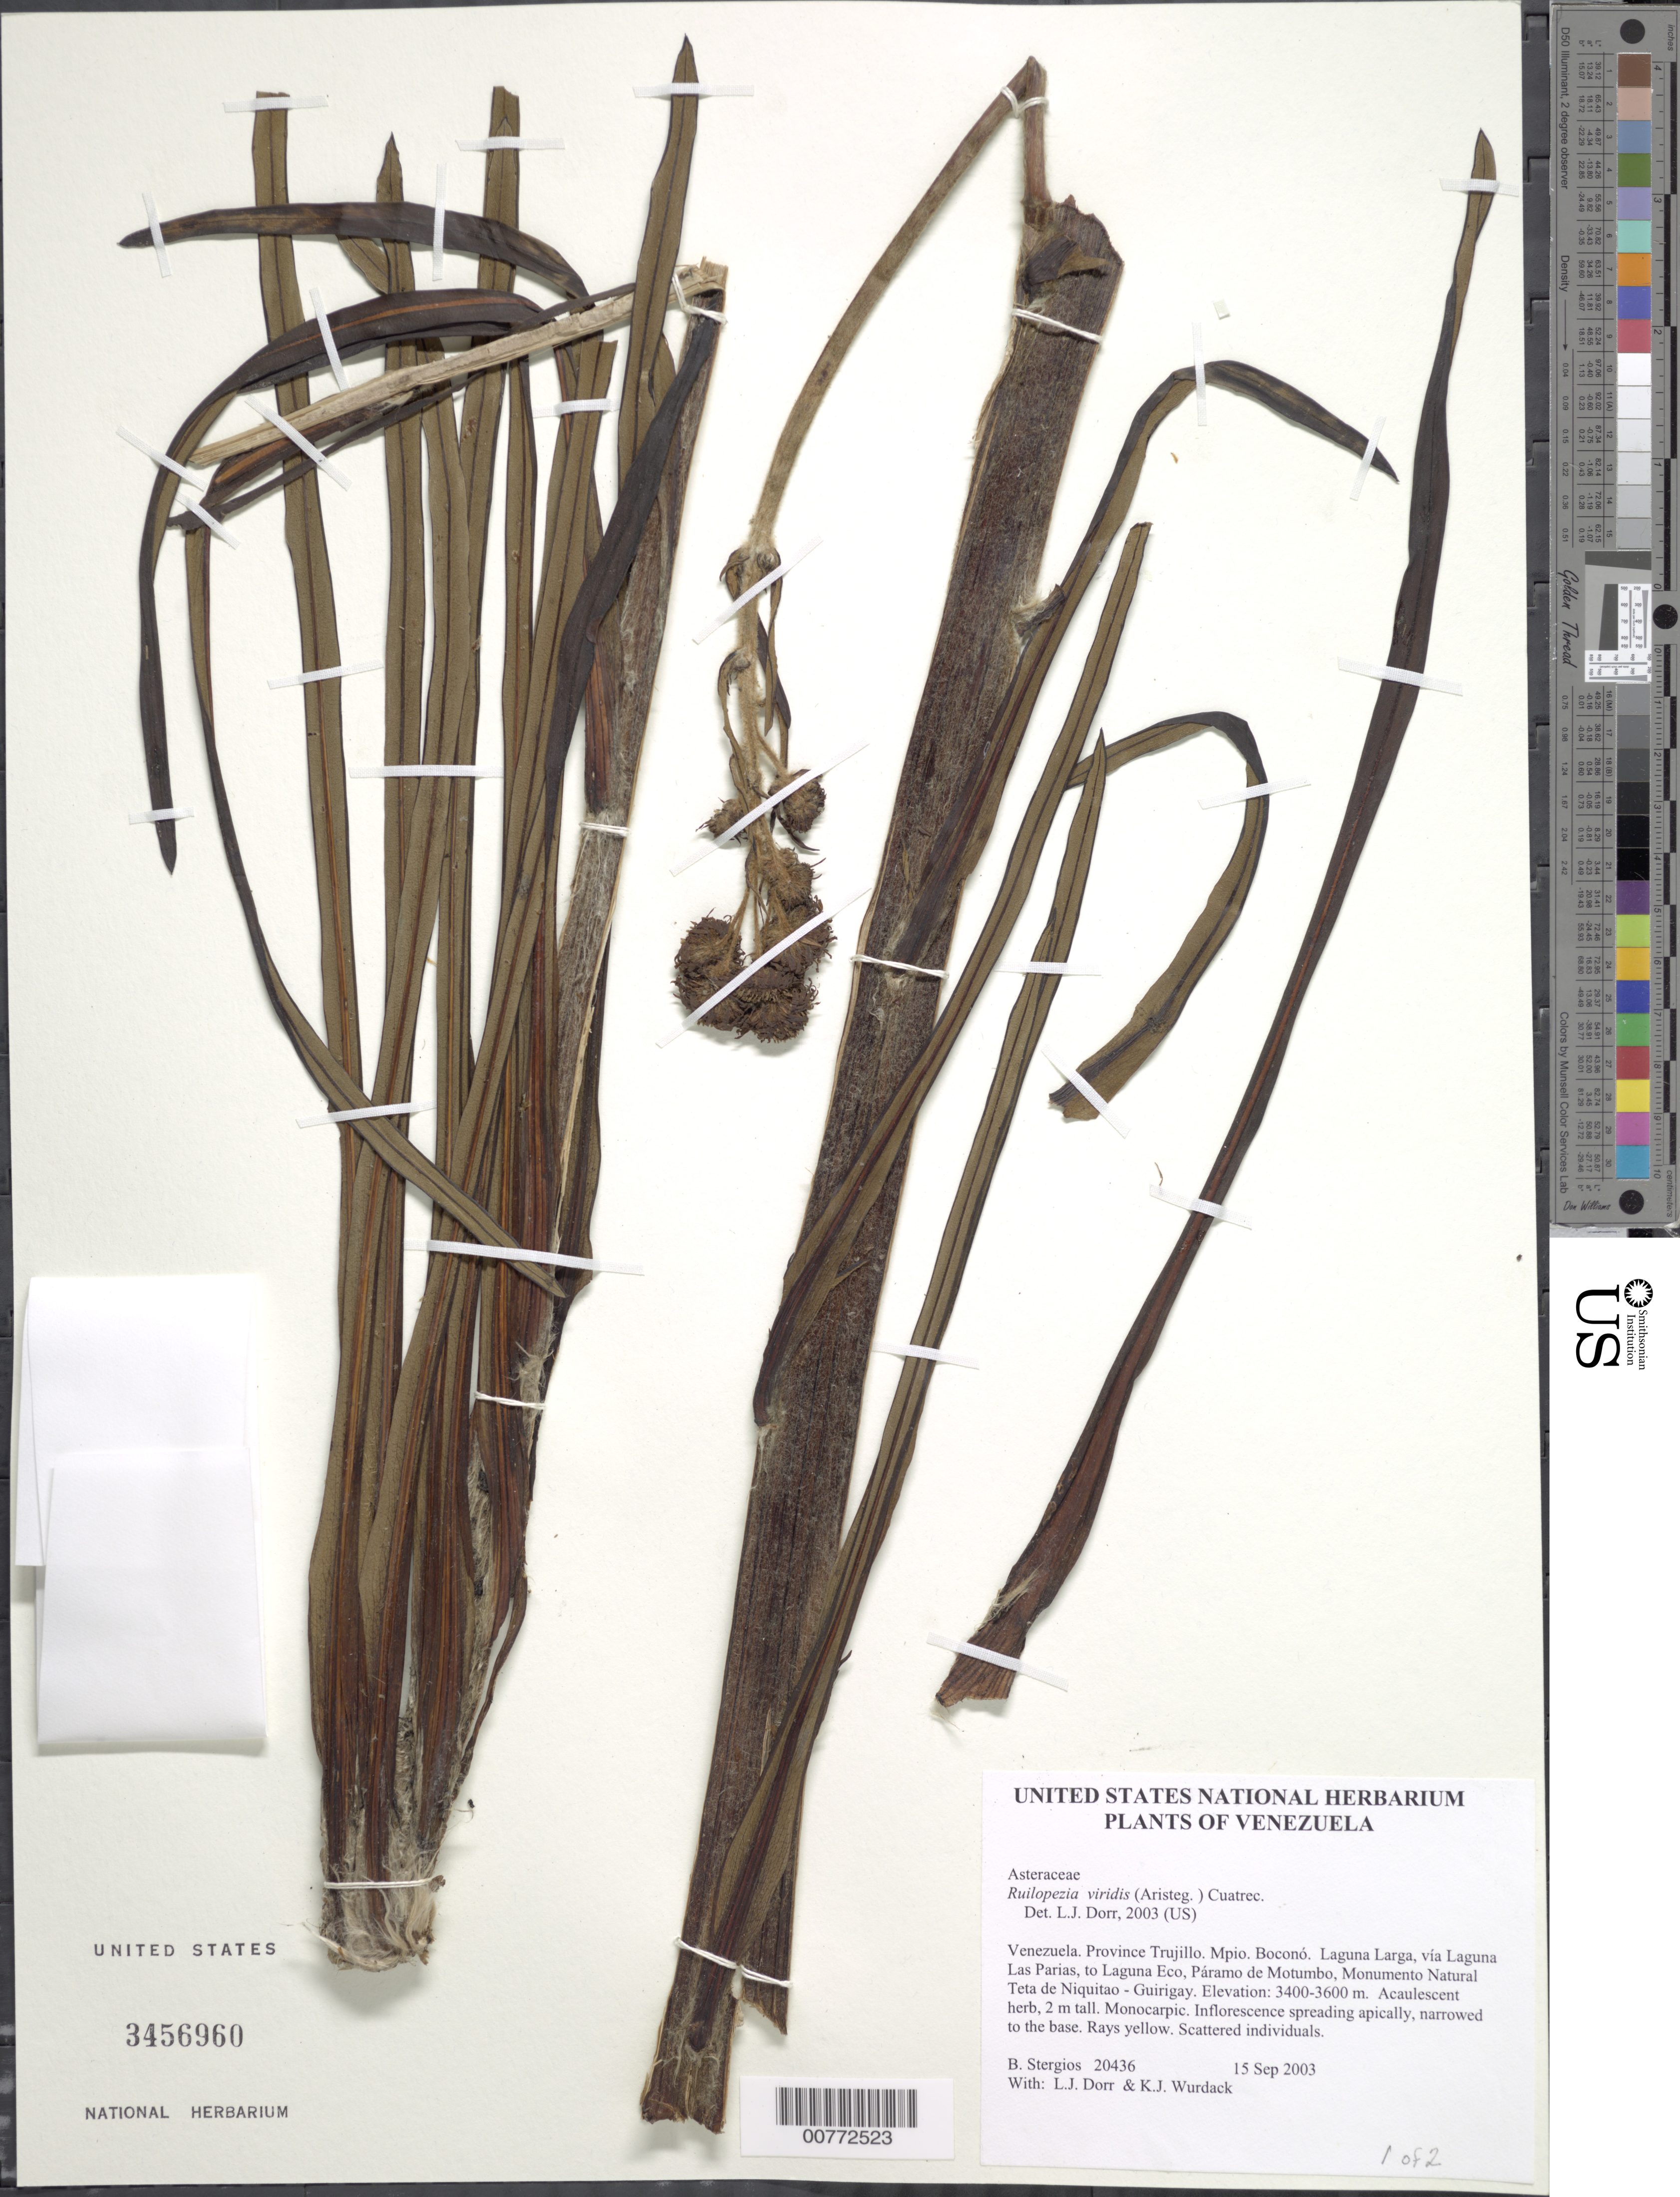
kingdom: Plantae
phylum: Tracheophyta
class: Magnoliopsida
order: Asterales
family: Asteraceae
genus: Ruilopezia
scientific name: Ruilopezia viridis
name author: (Aristeg.) Cuatrec.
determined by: Dorr, L. J., (BOT), Smithsonian Institution - National Museum of Natural History (UNITED STATES)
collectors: B. G. Stergios, L. J. Dorr & K. Wurdack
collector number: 20436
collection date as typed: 15 Sep 2003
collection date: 2003-09-15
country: Venezuela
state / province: Trujillo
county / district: Boconó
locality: Laguna Larga, vía Laguna Las Parias, to Laguna Eco, Páramo de Motumbo, Monumento Natural Teta de Niquitao - Guirigay.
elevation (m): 3400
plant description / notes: PORT, US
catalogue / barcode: US 3456960